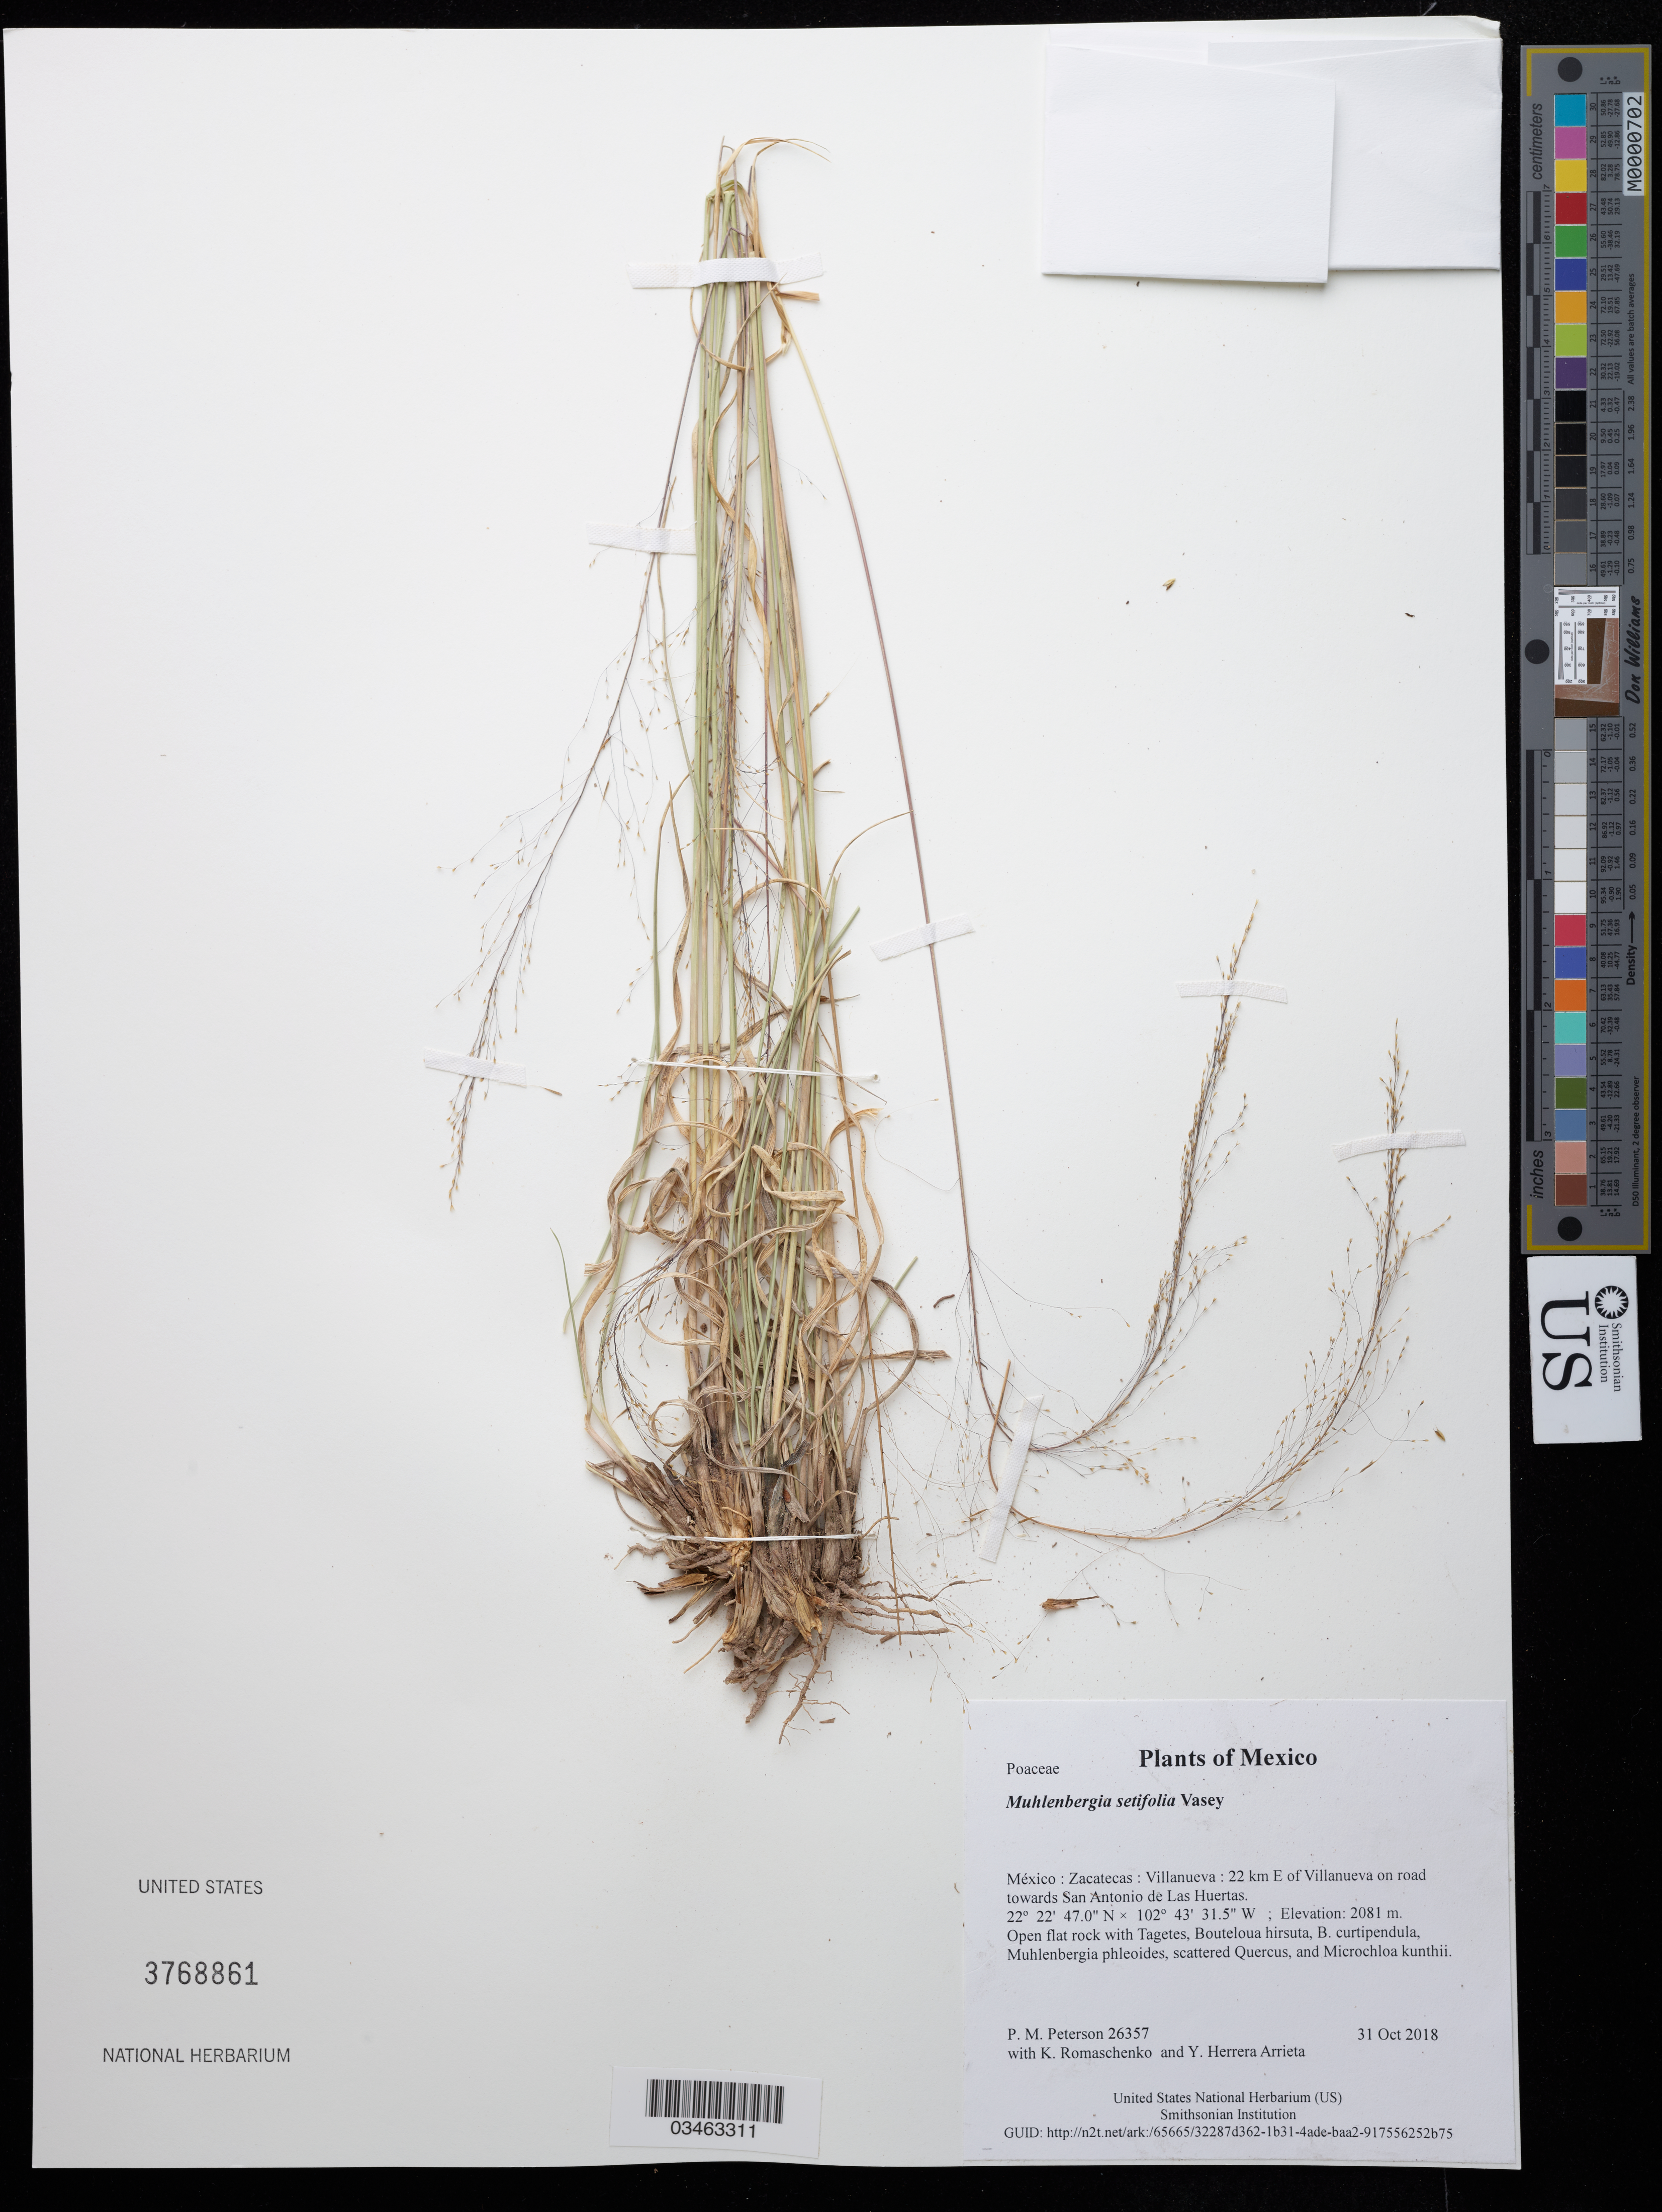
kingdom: Plantae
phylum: Tracheophyta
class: Liliopsida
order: Poales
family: Poaceae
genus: Muhlenbergia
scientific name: Muhlenbergia setifolia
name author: Vasey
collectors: P. M. Peterson, K. Romaschenko & Y. Herrera Arrieta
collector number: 26357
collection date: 2018-10-31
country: México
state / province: Zacatecas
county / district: Villanueva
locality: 22 km E of Villanueva on road towards San Antonio de Las Huertas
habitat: Open flat rock with Tagetes, Bouteloua hirsuta, B. curtipendula, Muhlenbergia phleoides, scattered Quercus, and Microchloa kunthii.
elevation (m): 2081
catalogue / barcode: US 3768861